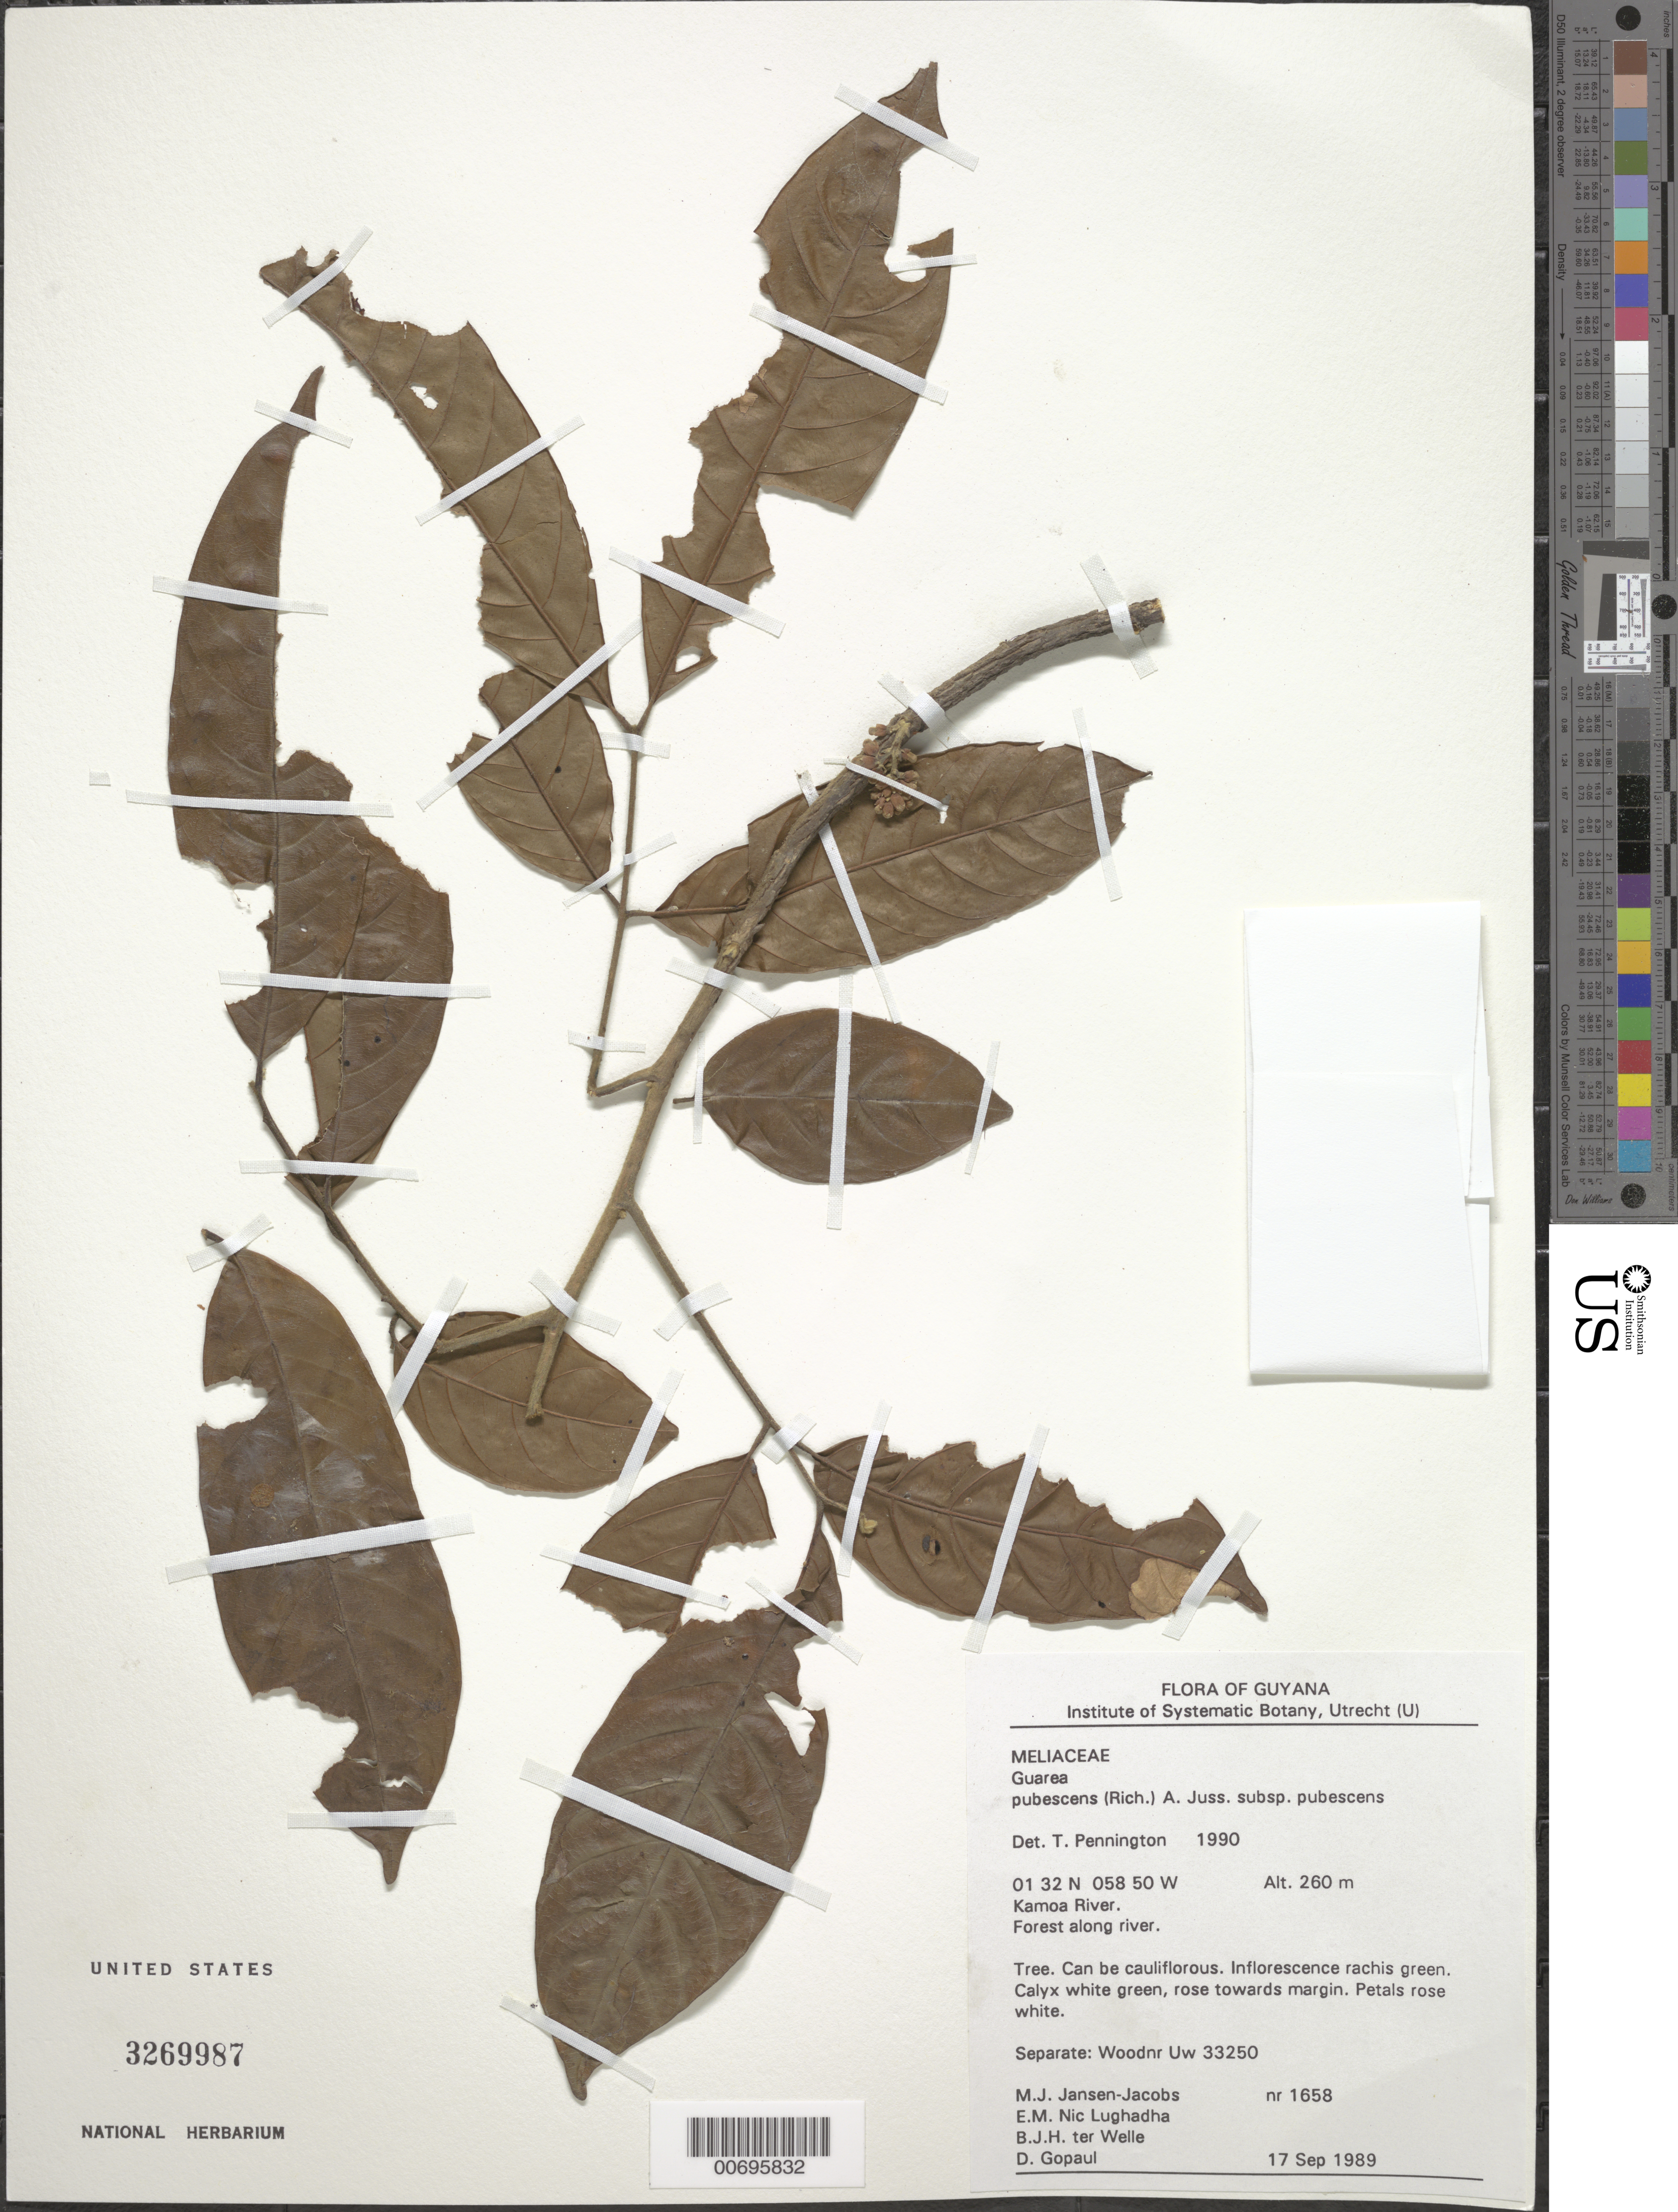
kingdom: Plantae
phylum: Tracheophyta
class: Magnoliopsida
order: Sapindales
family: Meliaceae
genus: Guarea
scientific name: Guarea pubescens subsp. pubescens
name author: (Rich.) A. Juss.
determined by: Pennington, T. D., (K)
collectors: M. J. Jansen-Jacobs, E. Nic Lughadha, B. Welle & D. Gopaul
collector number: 1658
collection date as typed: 17-Sep-89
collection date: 1989-09-17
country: Guyana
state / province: U. Takutu-U. Essequibo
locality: Kamoa River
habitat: Forest along river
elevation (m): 260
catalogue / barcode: US 3269987